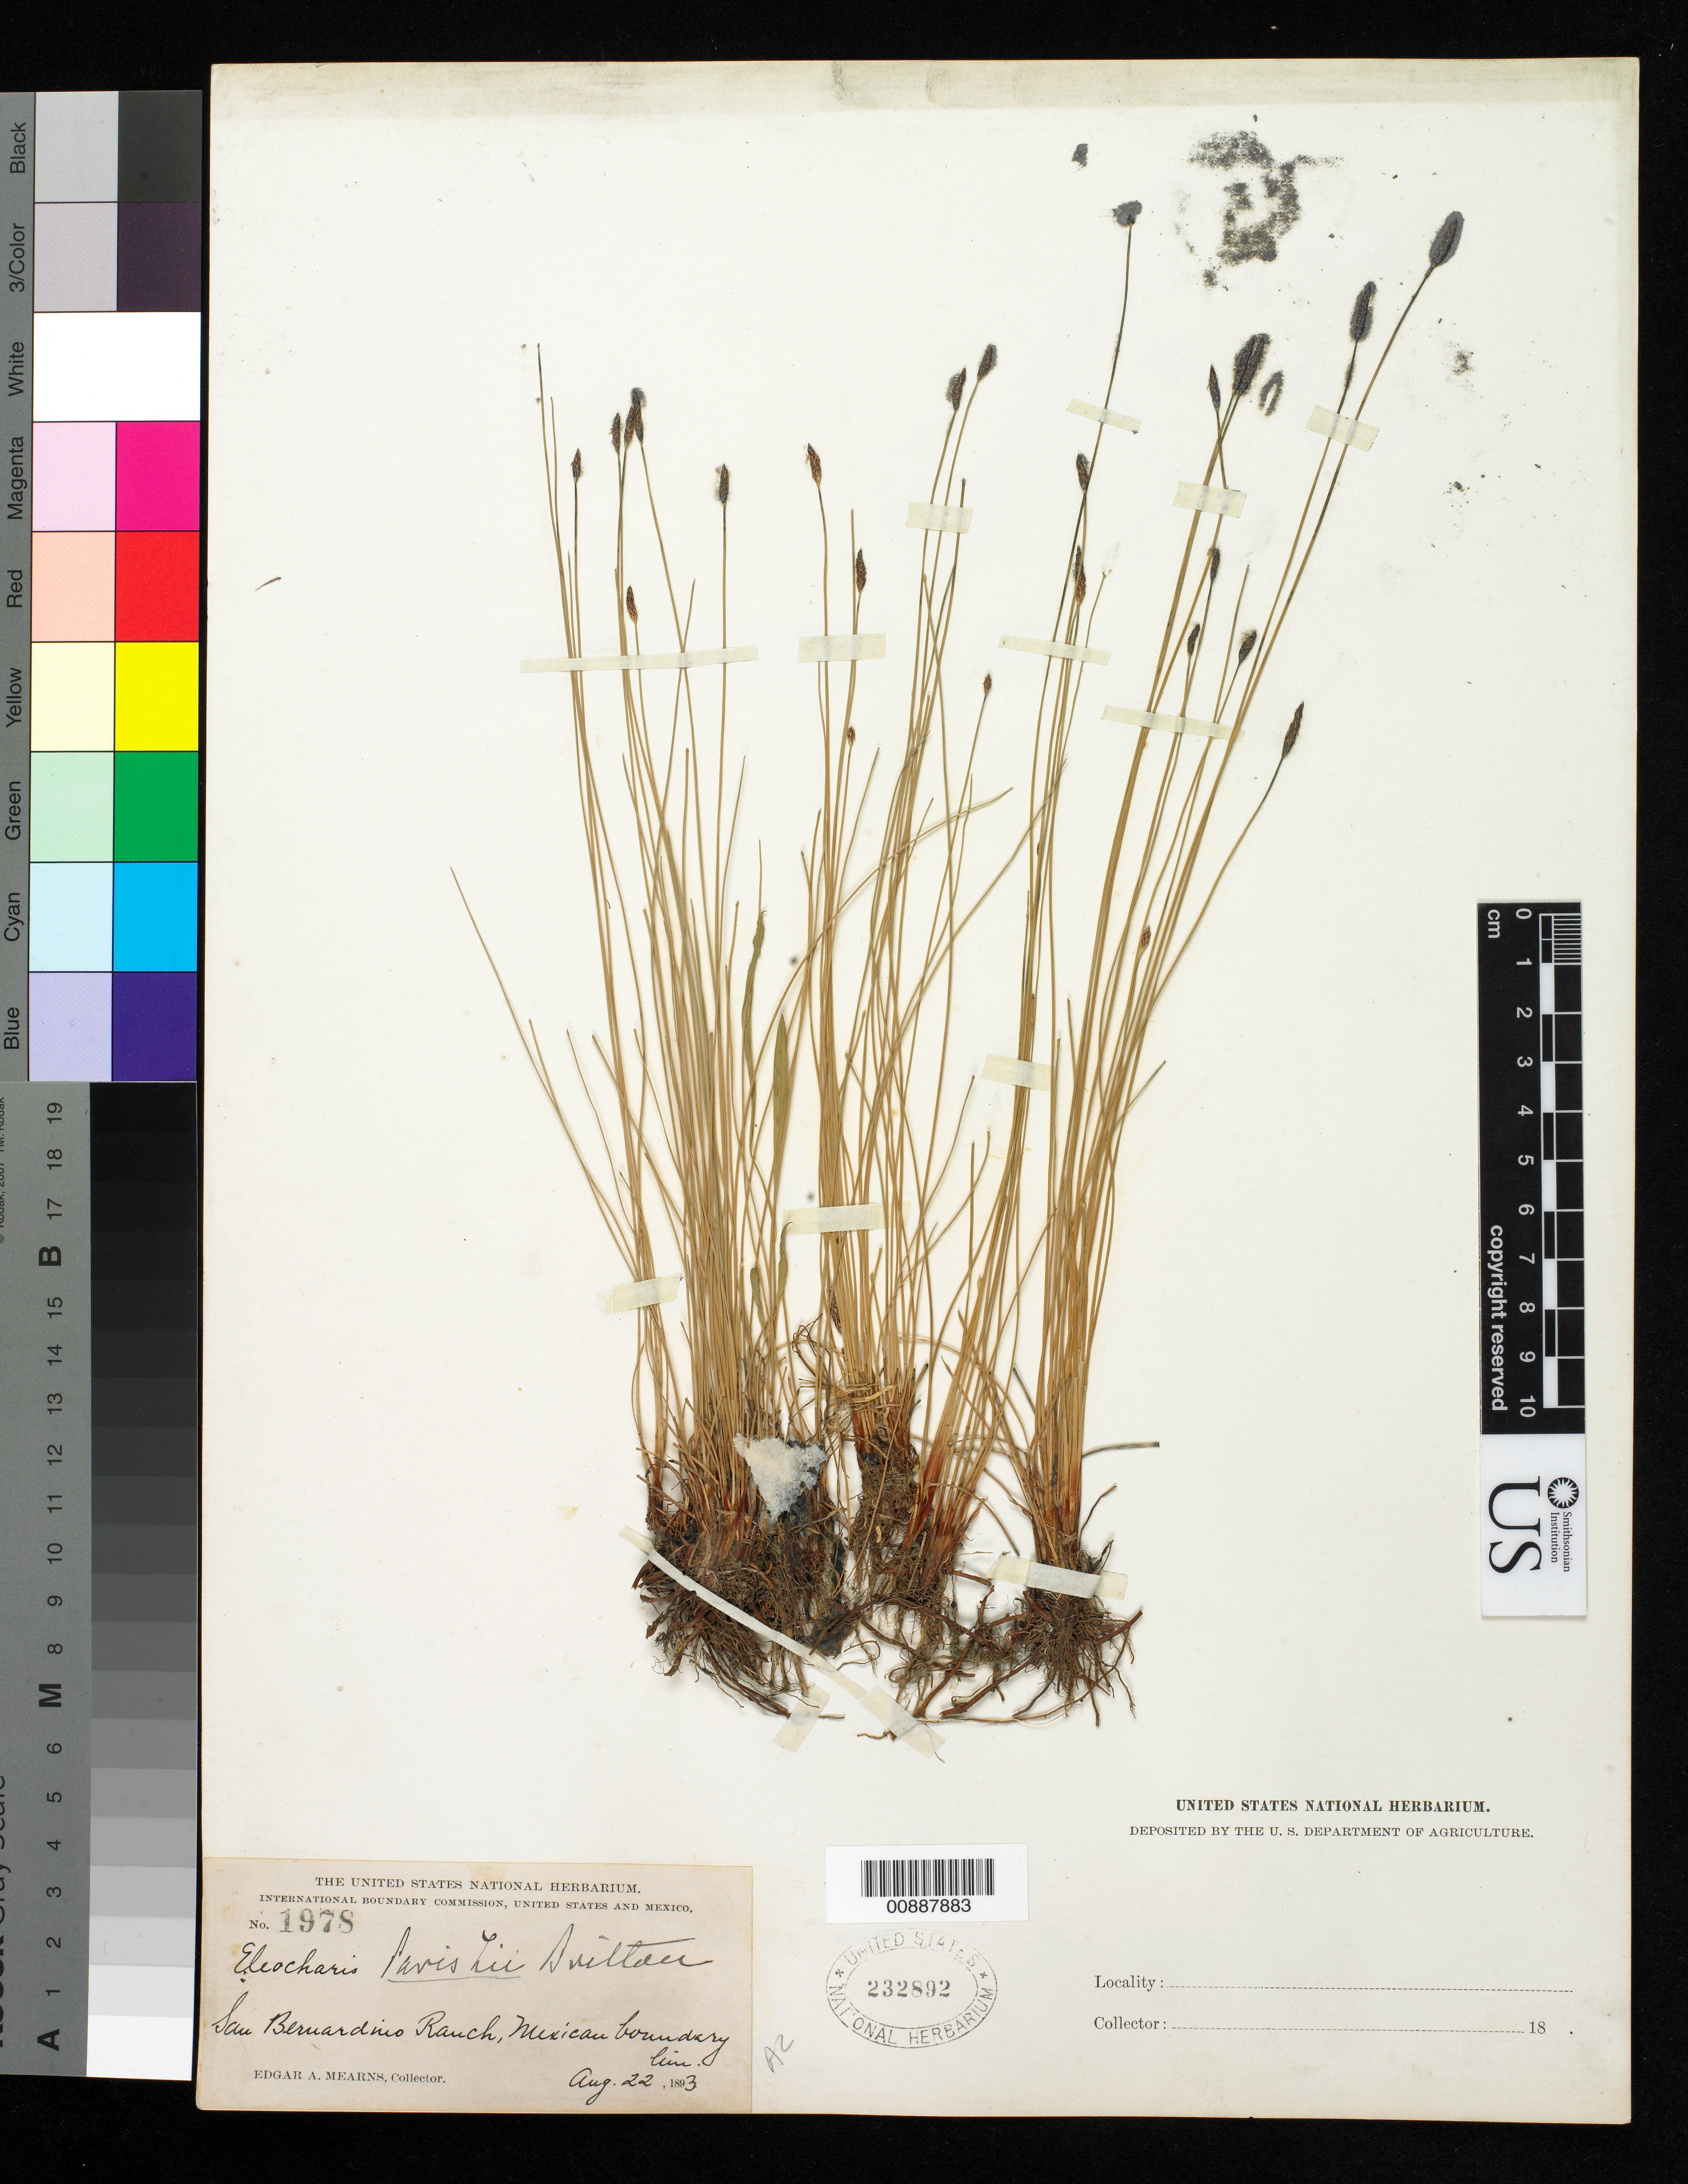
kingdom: Plantae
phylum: Tracheophyta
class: Liliopsida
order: Poales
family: Cyperaceae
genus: Eleocharis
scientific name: Eleocharis parishii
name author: Britton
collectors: E. A. Mearns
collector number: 1978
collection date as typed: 22 Aug 1893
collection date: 1893-08-22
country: United States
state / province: Arizona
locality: San Bernardino Ranch, Mexican Boundary Line.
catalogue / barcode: US 232892